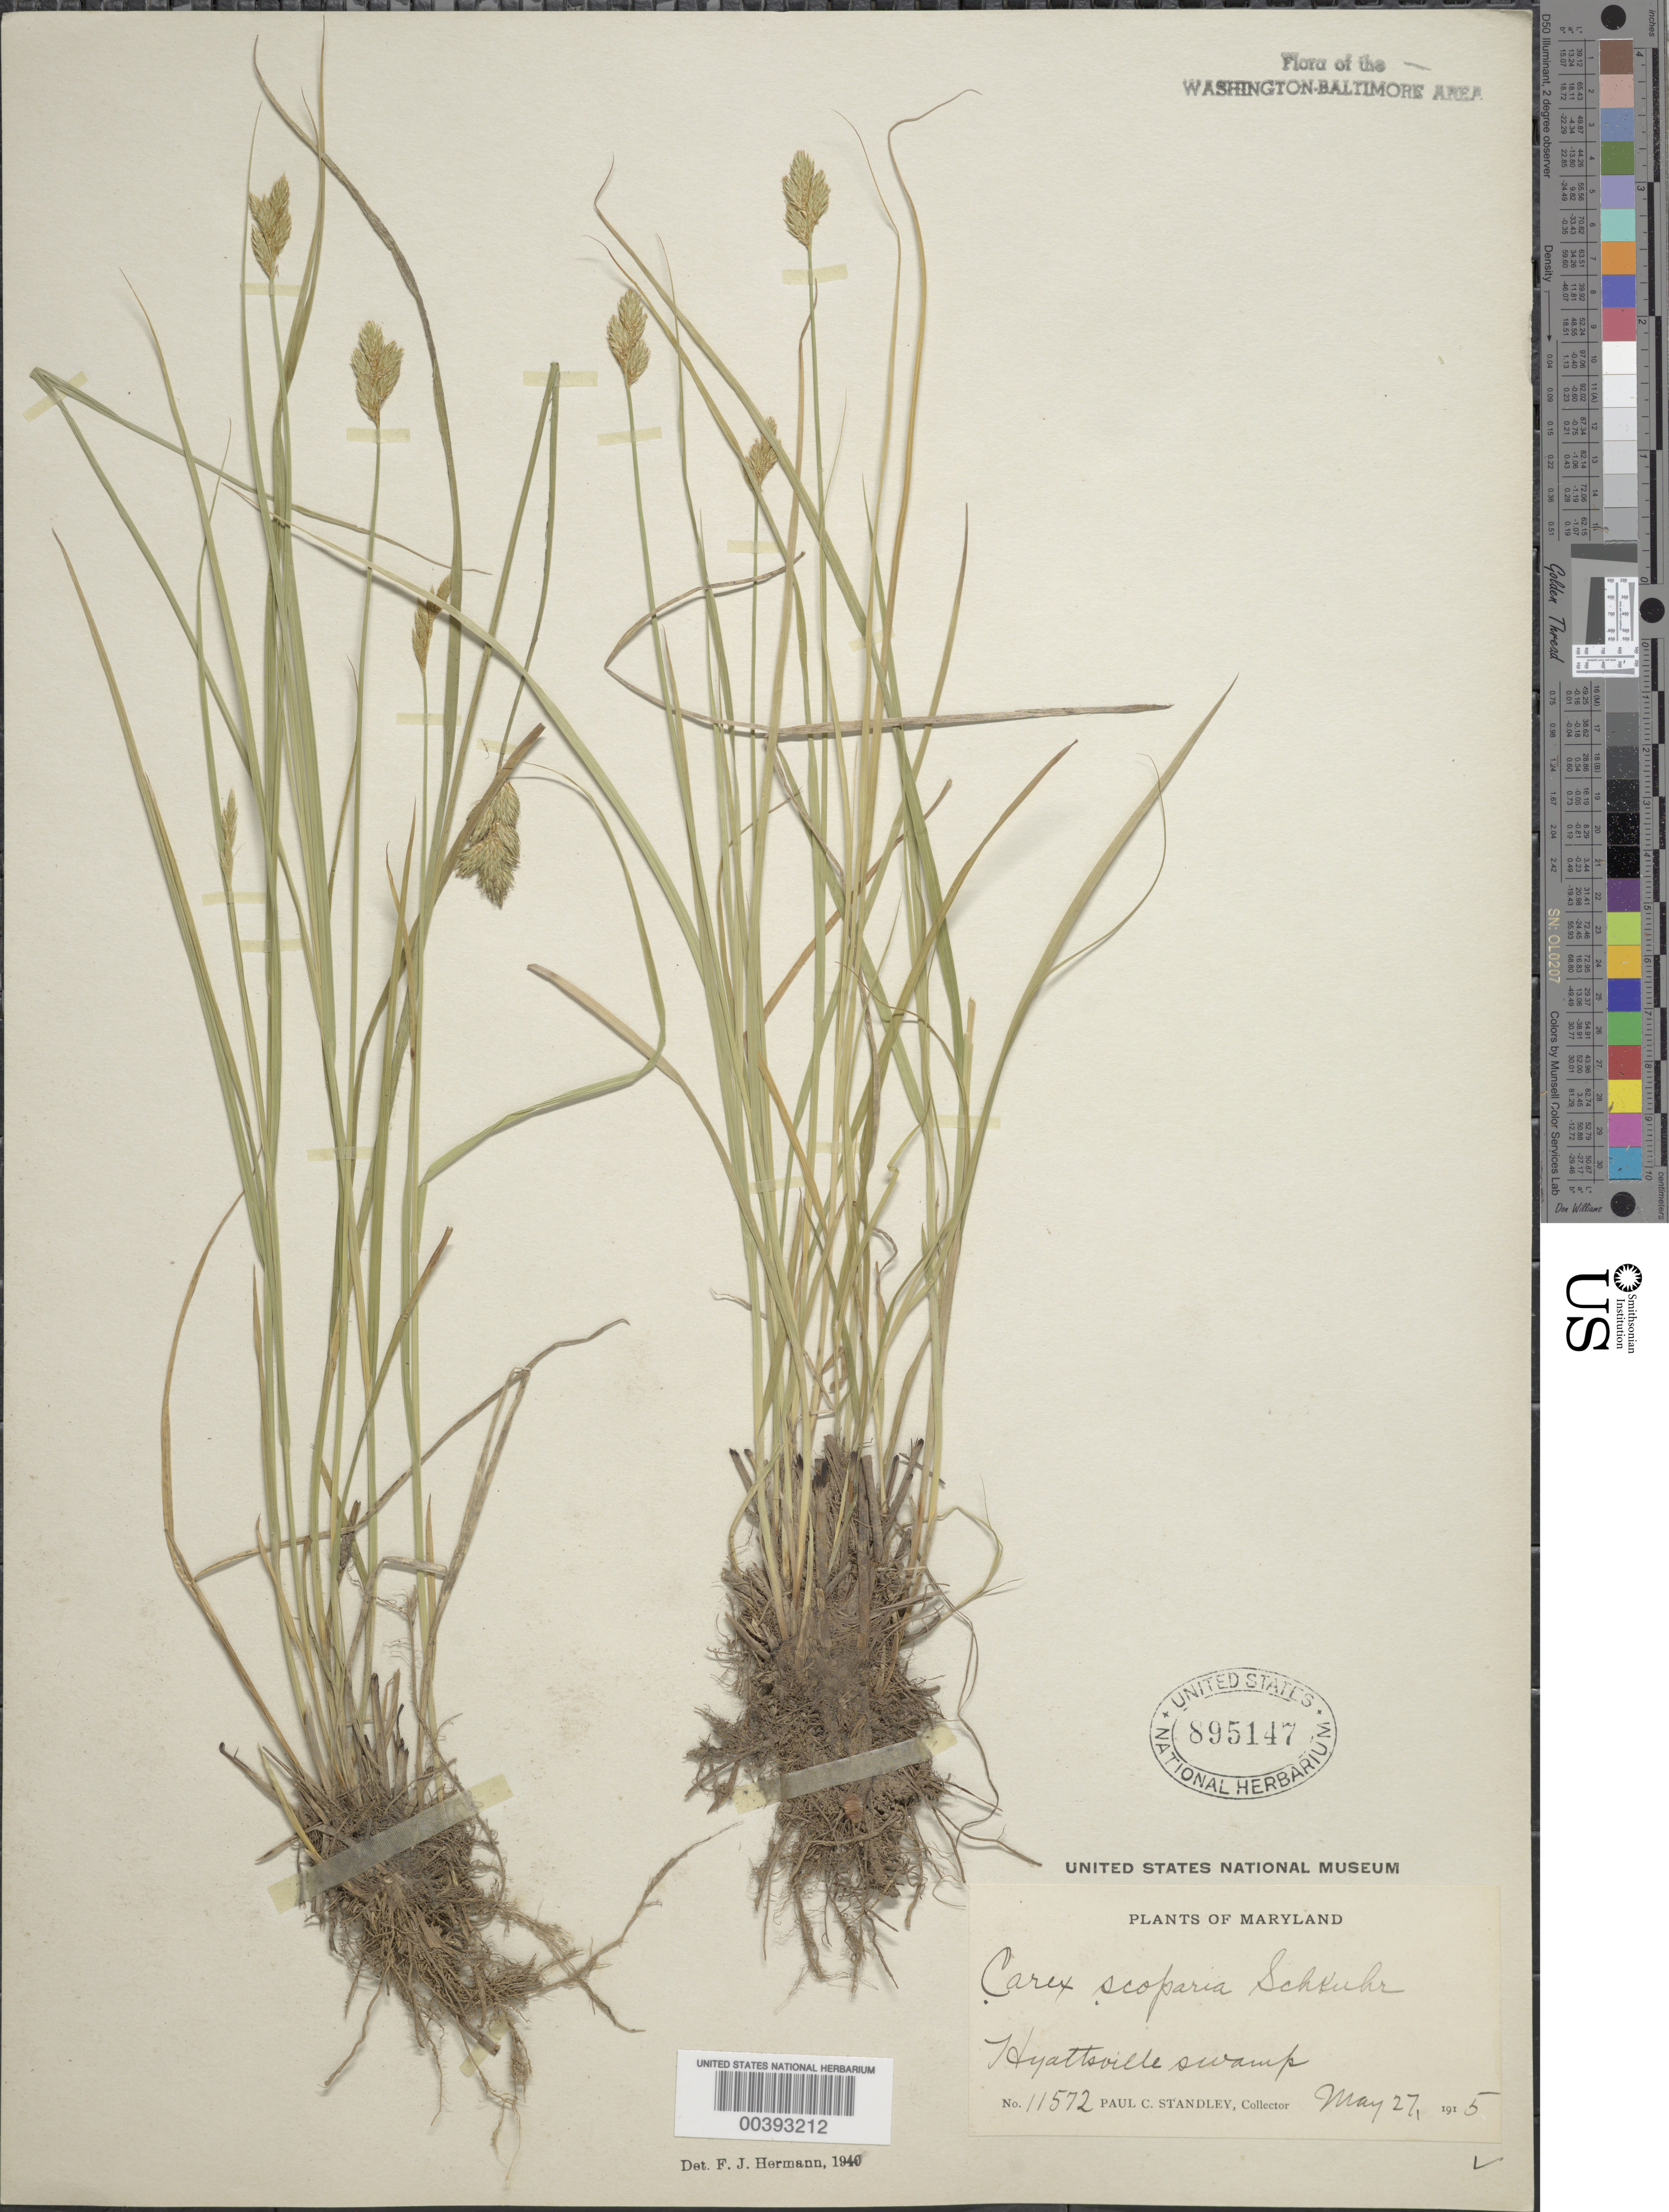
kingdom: Plantae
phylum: Tracheophyta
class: Liliopsida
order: Poales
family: Cyperaceae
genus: Carex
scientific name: Carex scoparia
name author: Schkuhr ex Willd.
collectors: P. C. Standley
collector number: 11572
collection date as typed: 27 May 1915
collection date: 1915-05-27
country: United States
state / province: Maryland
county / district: Prince George's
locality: Hyattsville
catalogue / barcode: US 895147